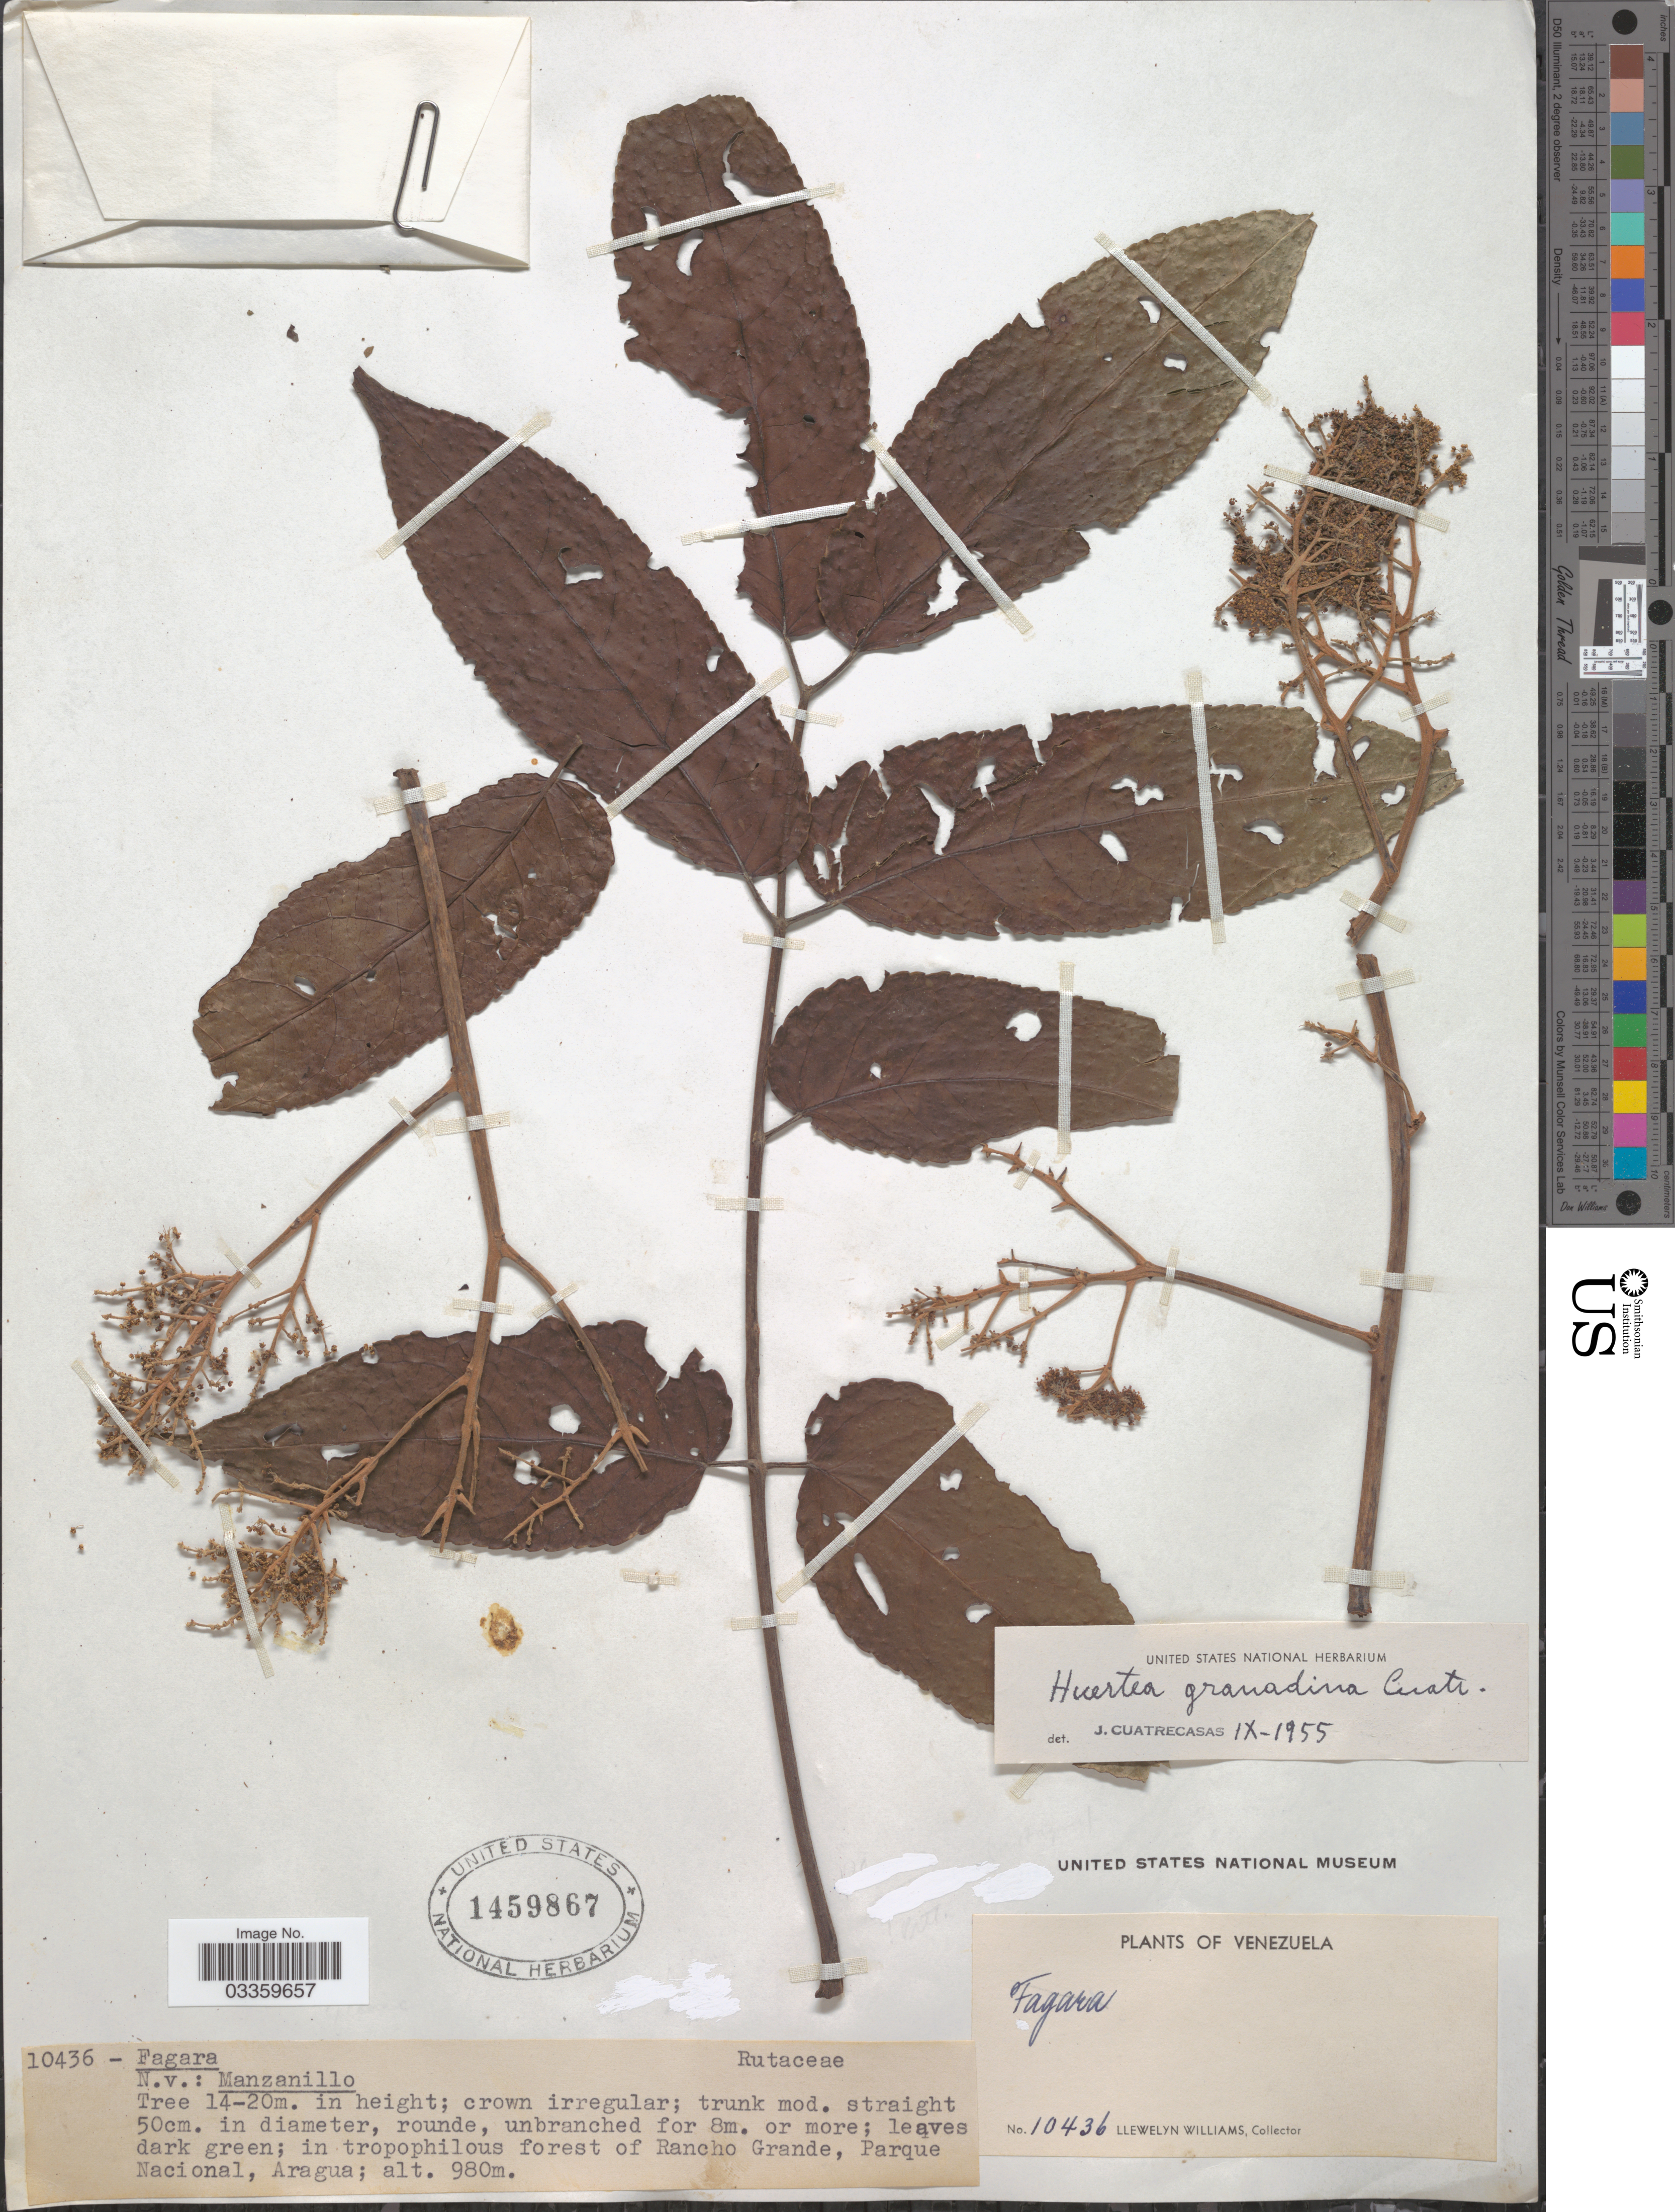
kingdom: Plantae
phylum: Tracheophyta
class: Magnoliopsida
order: Huerteales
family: Tapisciaceae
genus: Huertea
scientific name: Huertea granadina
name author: Cuatrec.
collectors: Ll. Williams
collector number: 10436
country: Venezuela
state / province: Aragua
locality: In tropophilous forest of Rancho Grande, Parque Nacional.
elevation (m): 980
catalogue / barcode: US 1459867